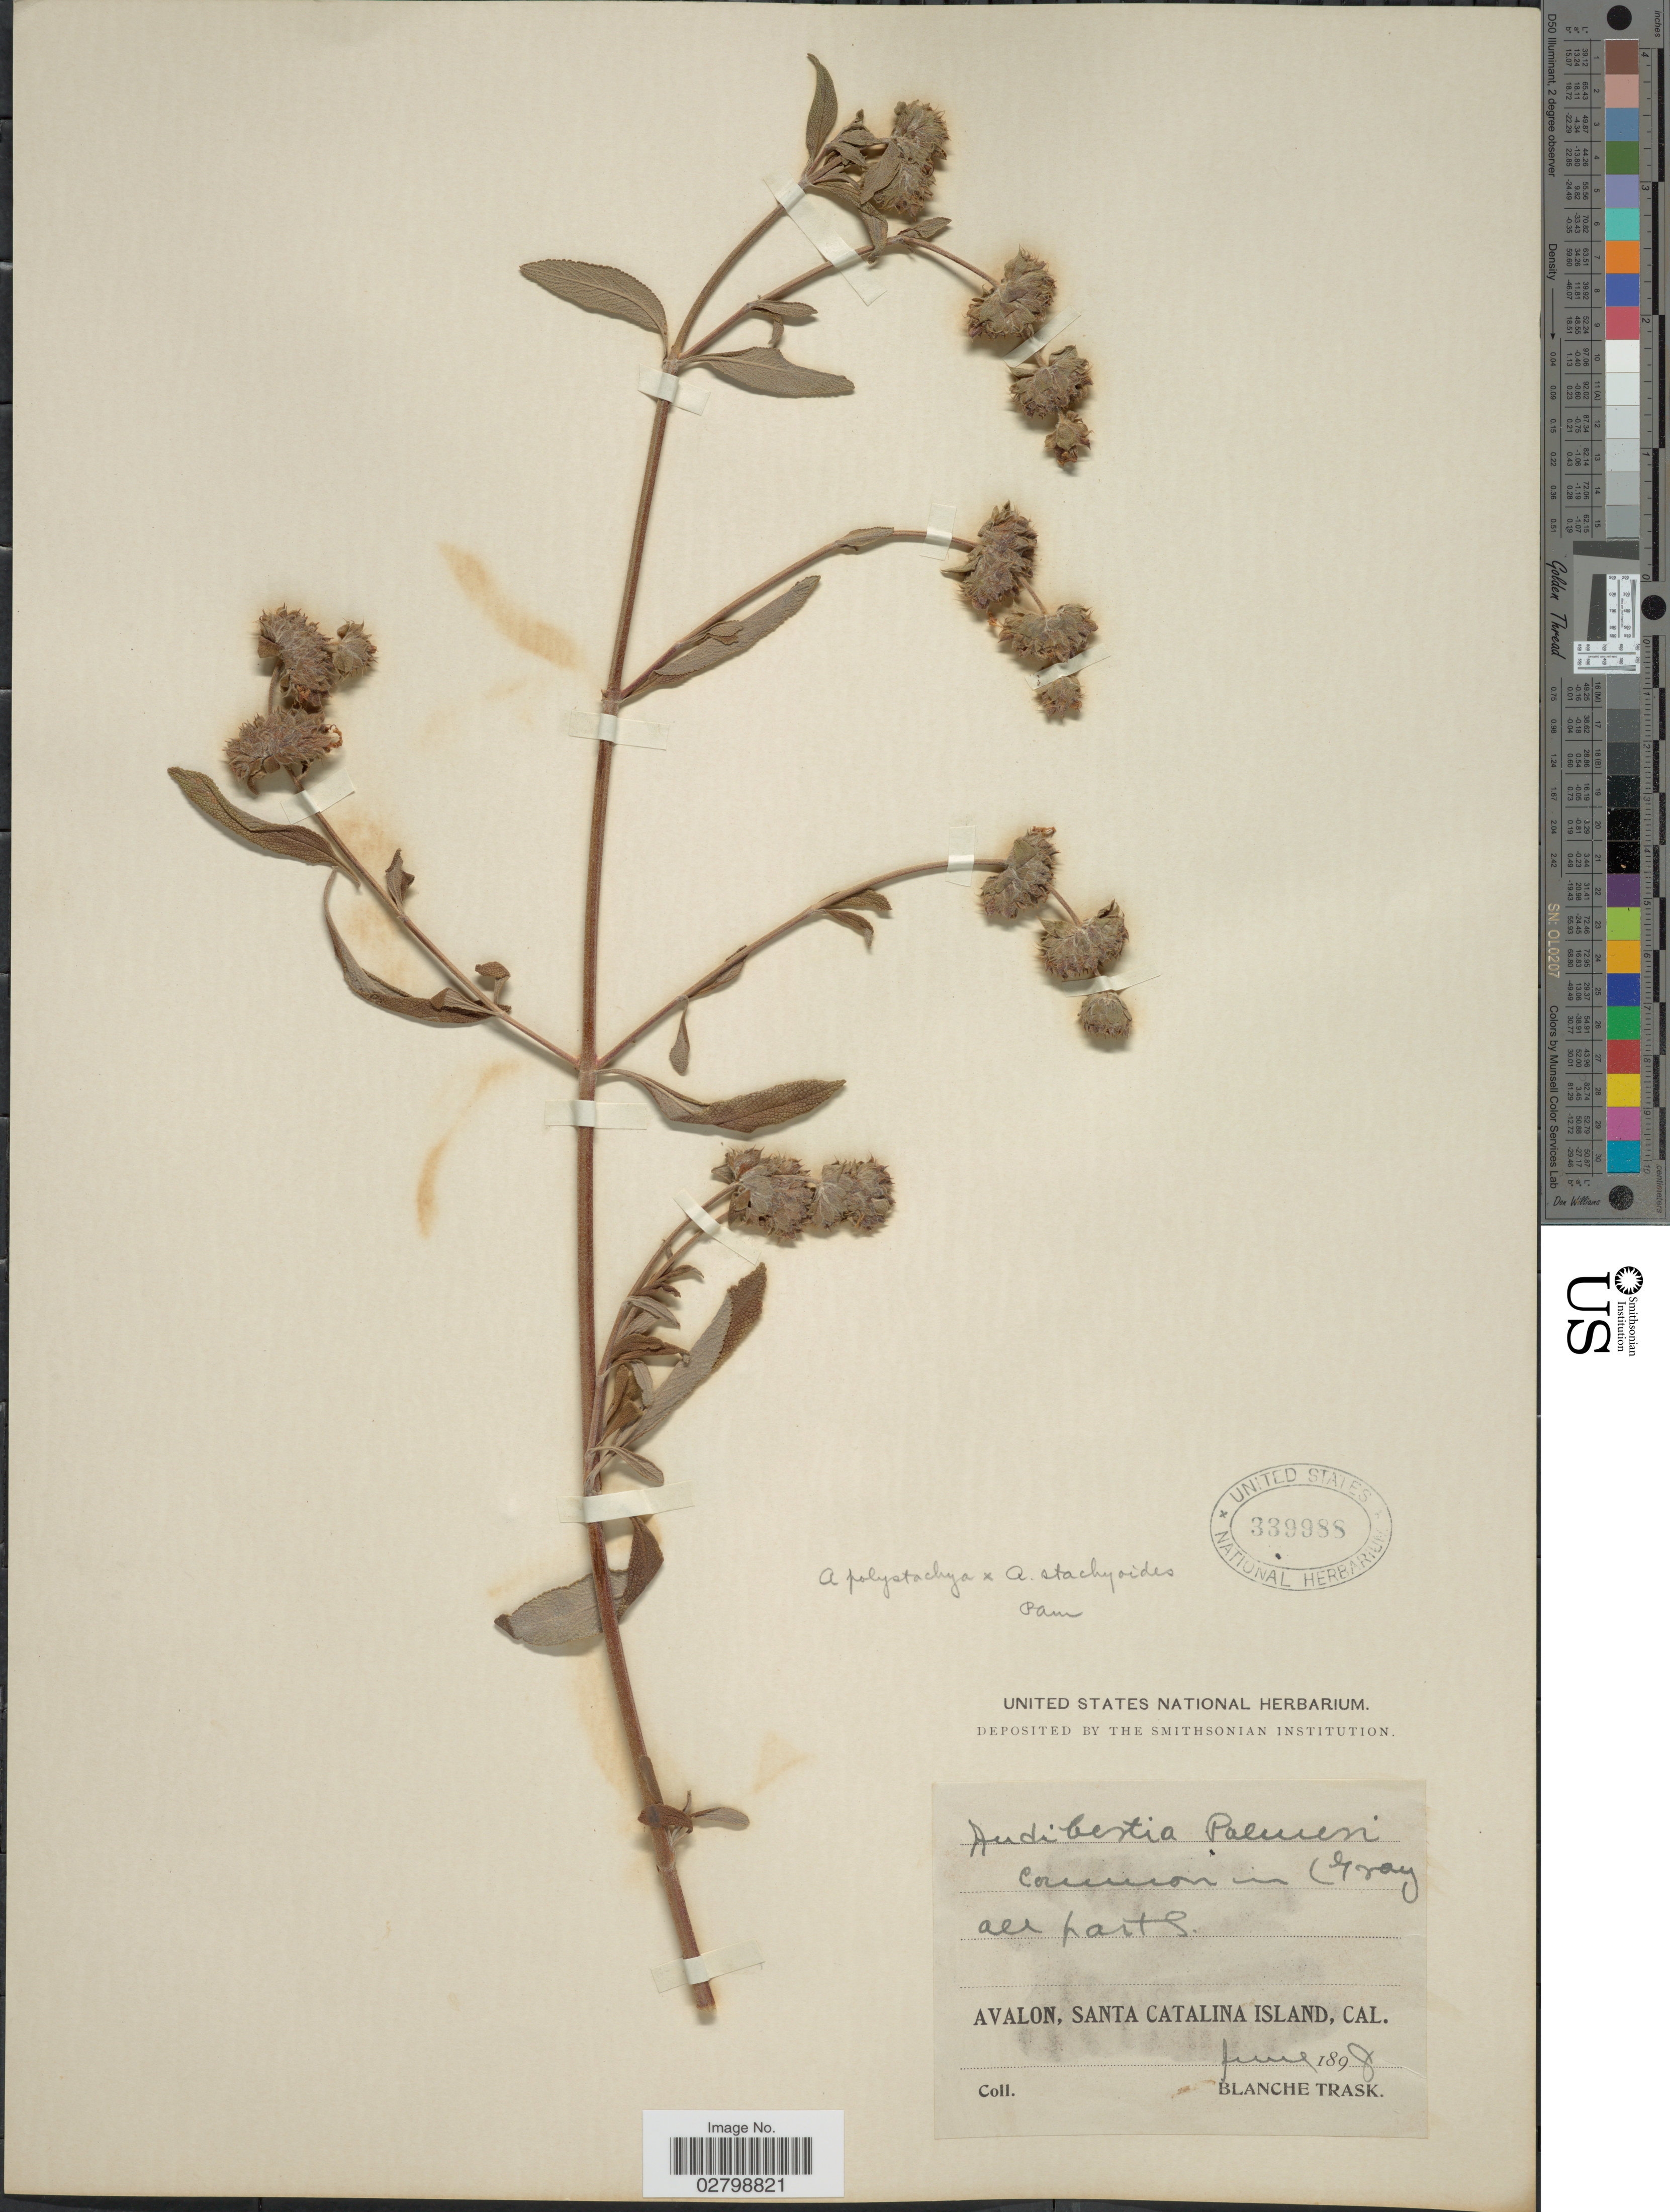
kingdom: Plantae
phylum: Tracheophyta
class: Magnoliopsida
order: Lamiales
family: Lamiaceae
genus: Salvia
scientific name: Salvia apiana x S. clevelandii (A. Gray) Greene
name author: Jeps.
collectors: B. Trask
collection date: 1898-06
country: United States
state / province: California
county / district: Los Angeles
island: Santa Catalina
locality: Avalon, Santa Catalina Island.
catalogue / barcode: US 339988